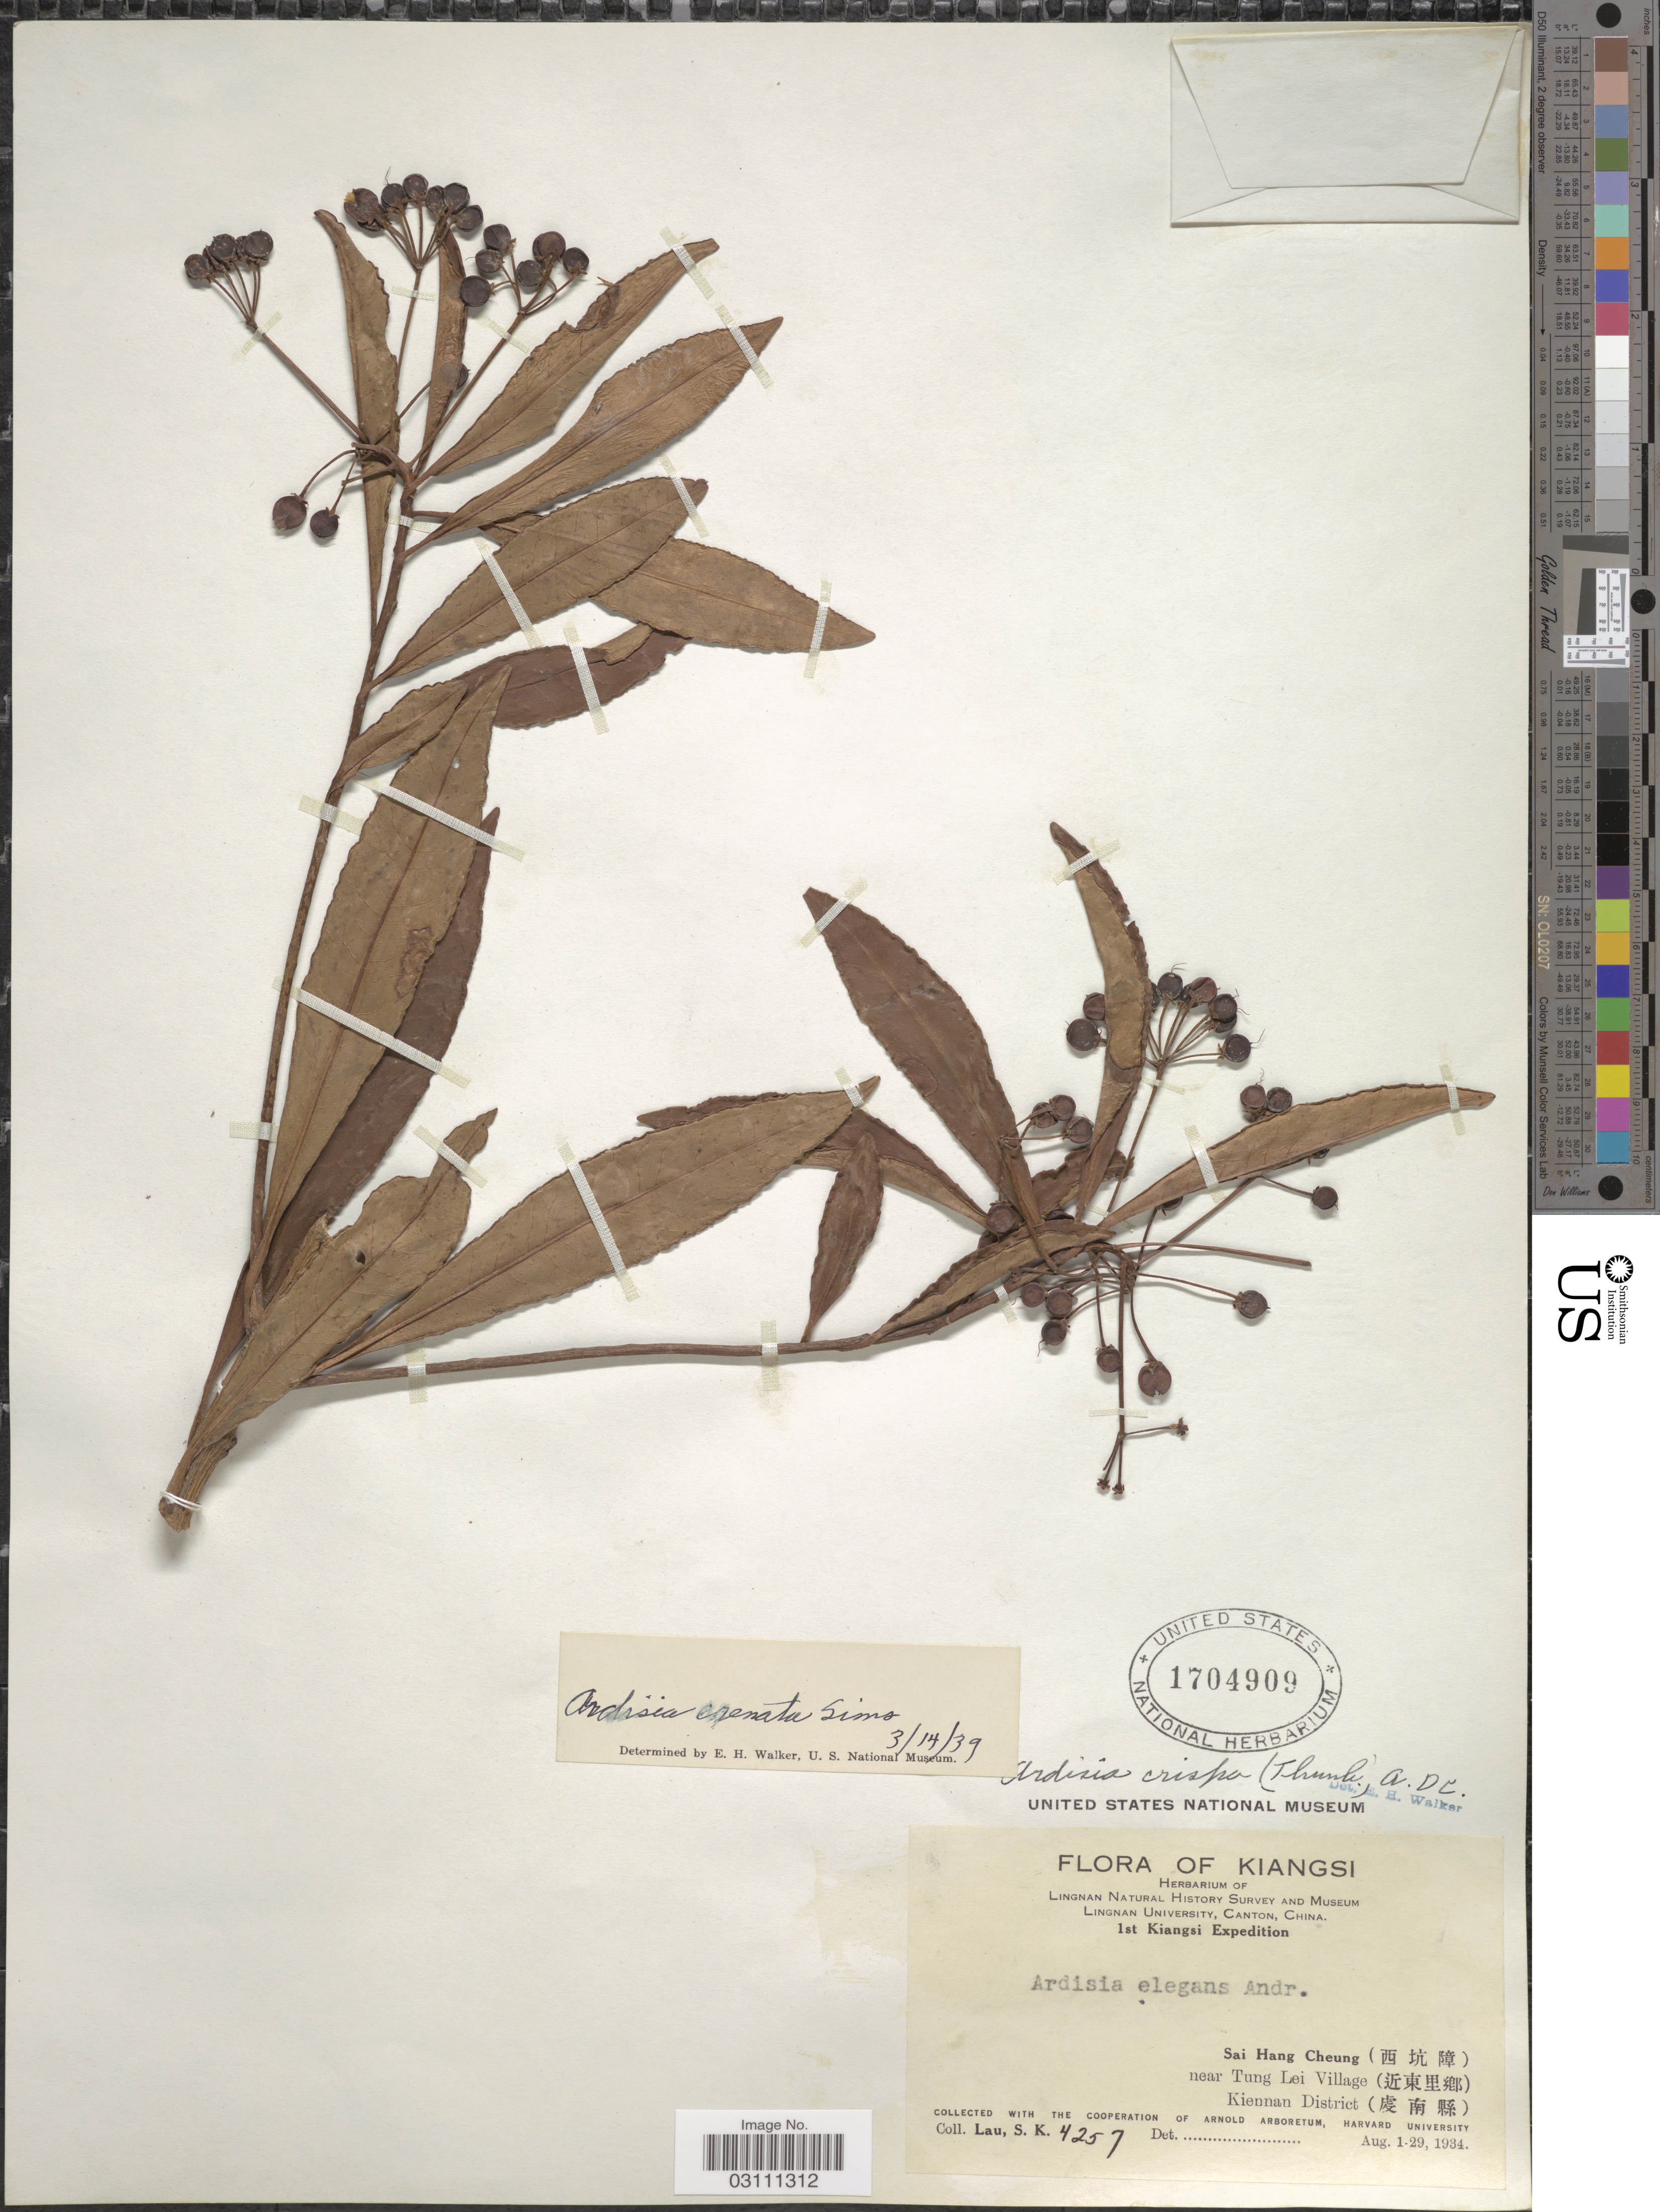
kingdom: Plantae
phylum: Tracheophyta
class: Magnoliopsida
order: Ericales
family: Primulaceae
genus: Ardisia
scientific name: Ardisia crenata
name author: Sims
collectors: S. K. Lau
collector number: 4257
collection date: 1934-08-01/1934-08-29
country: China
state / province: Jiangxi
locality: Kiangsi. Sai Hang Cheung near Tung Lei Village. Kiennan District.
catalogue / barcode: US 1704909